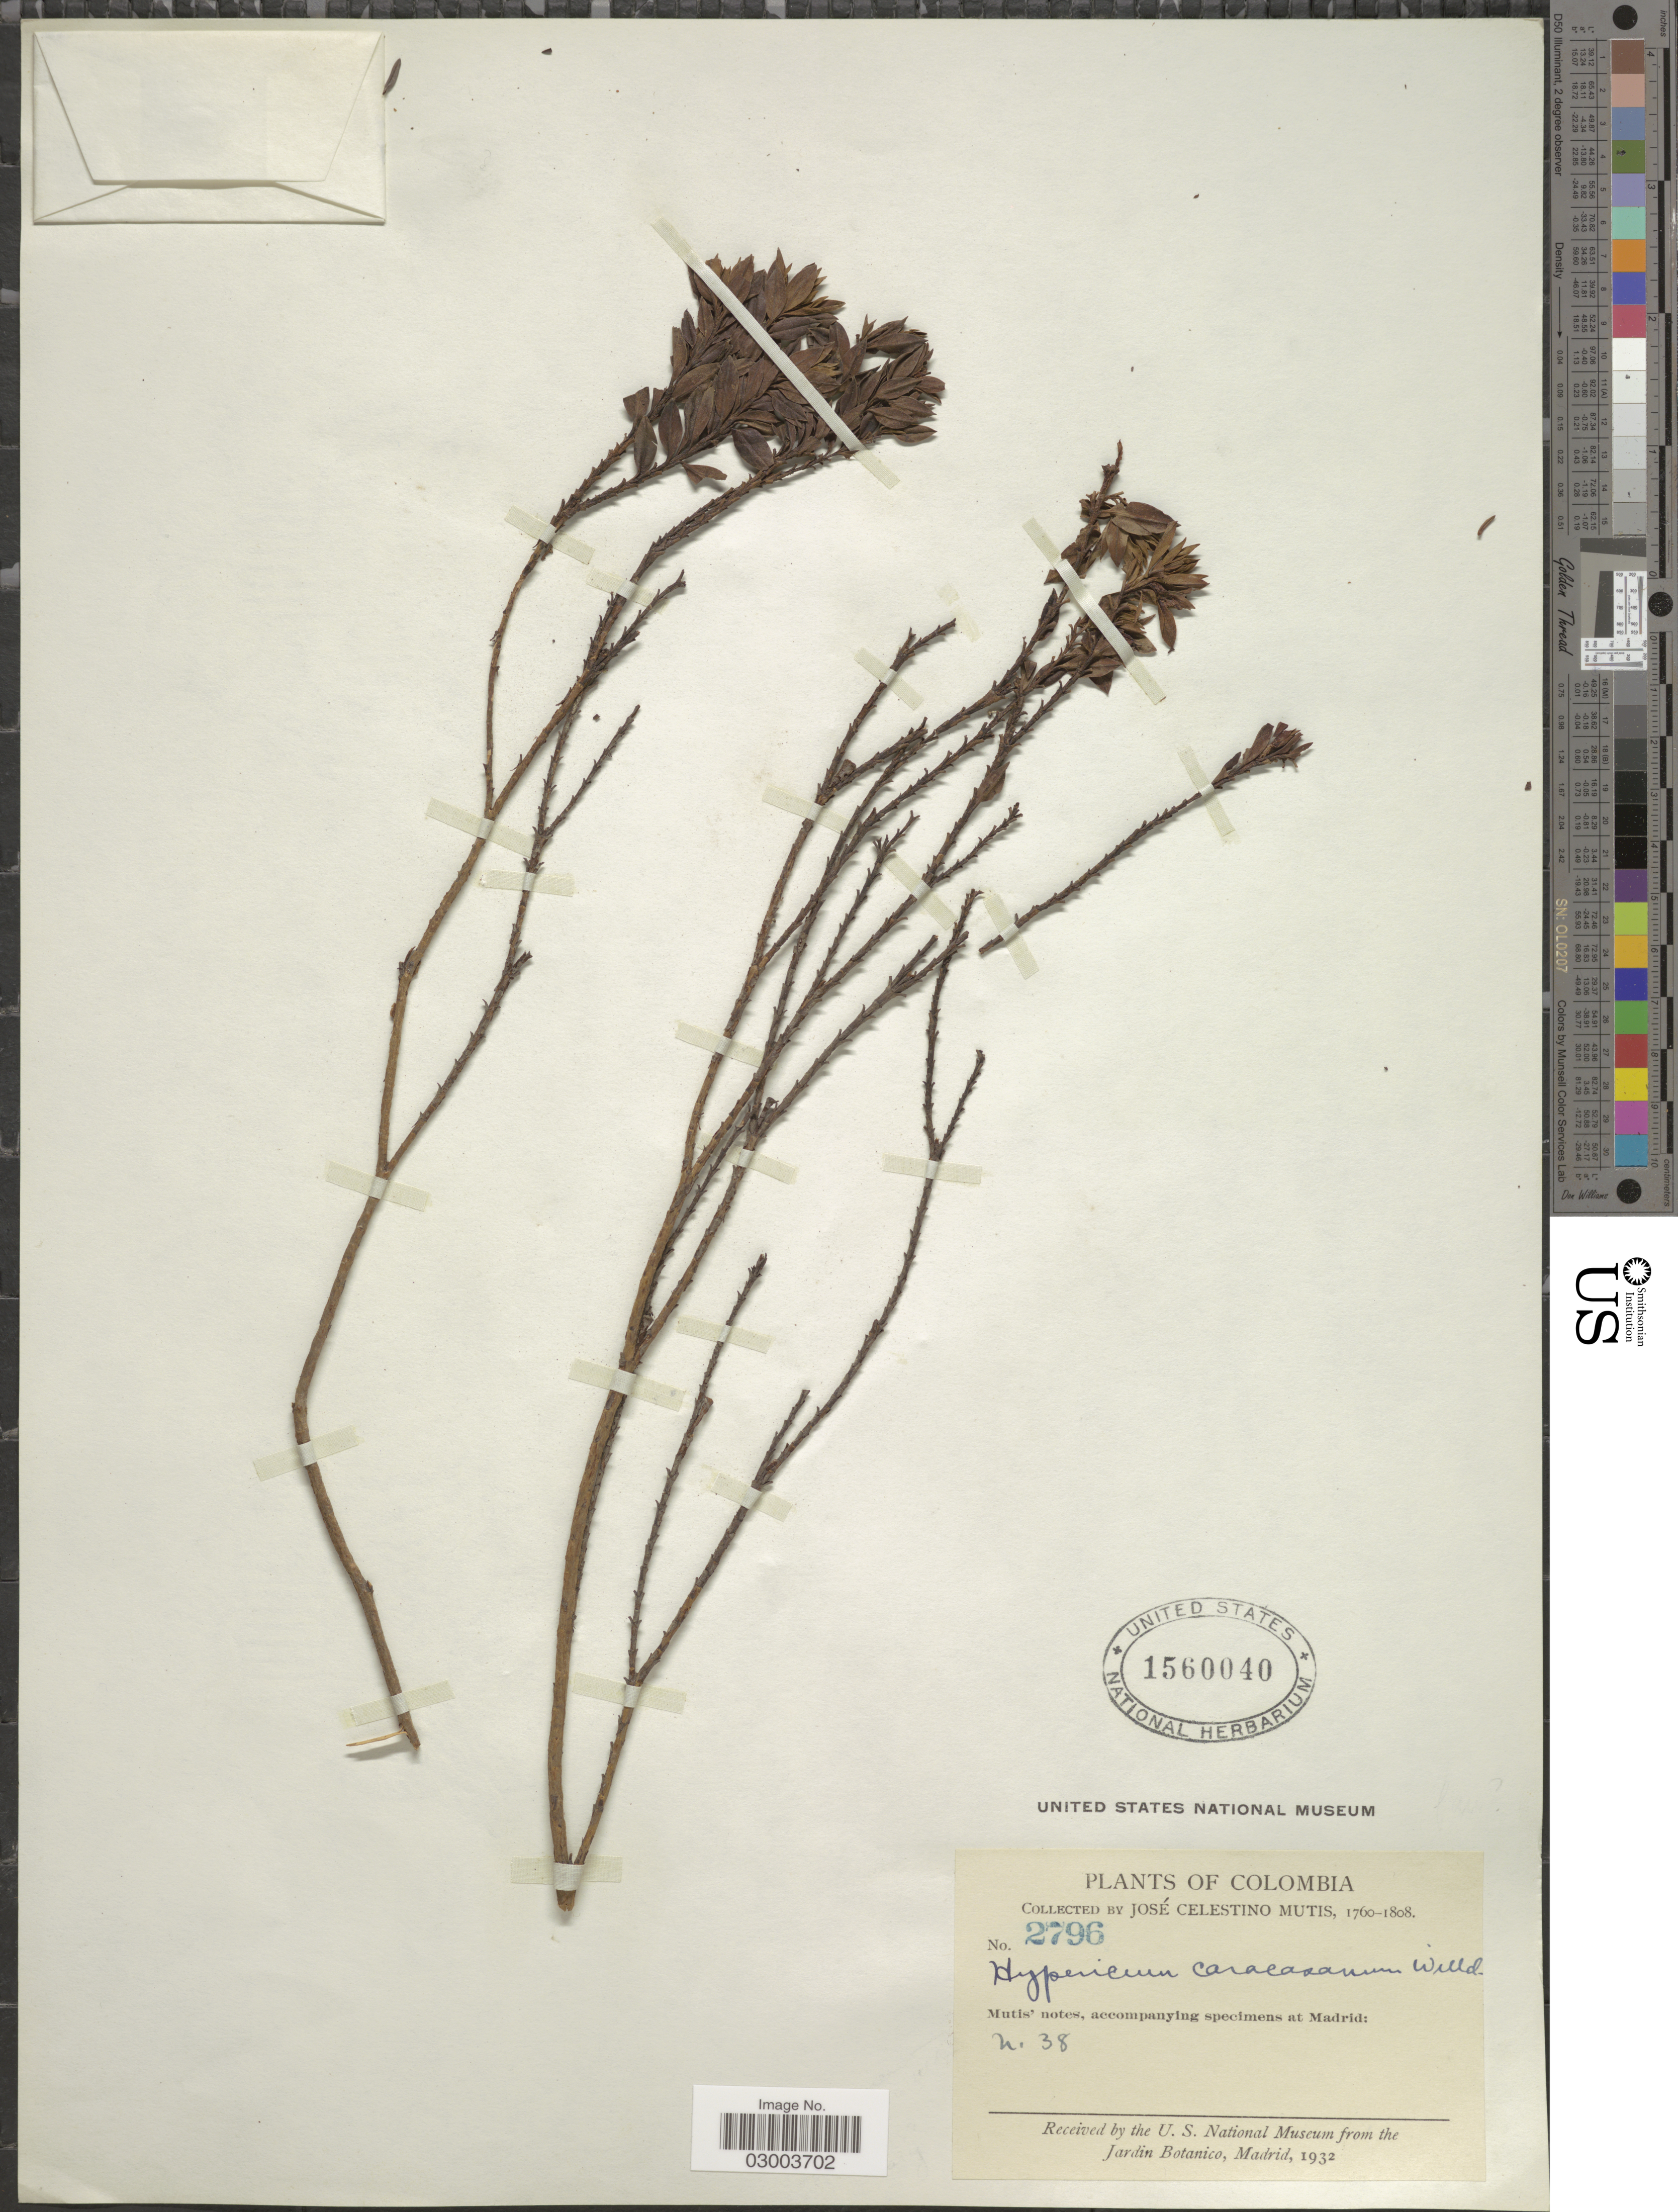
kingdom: Plantae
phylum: Tracheophyta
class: Magnoliopsida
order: Malpighiales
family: Hypericaceae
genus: Hypericum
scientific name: Hypericum caracasanum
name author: Willd.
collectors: J. C. B. Mutis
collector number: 2796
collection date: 1760/1808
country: Colombia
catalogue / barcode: US 1560040